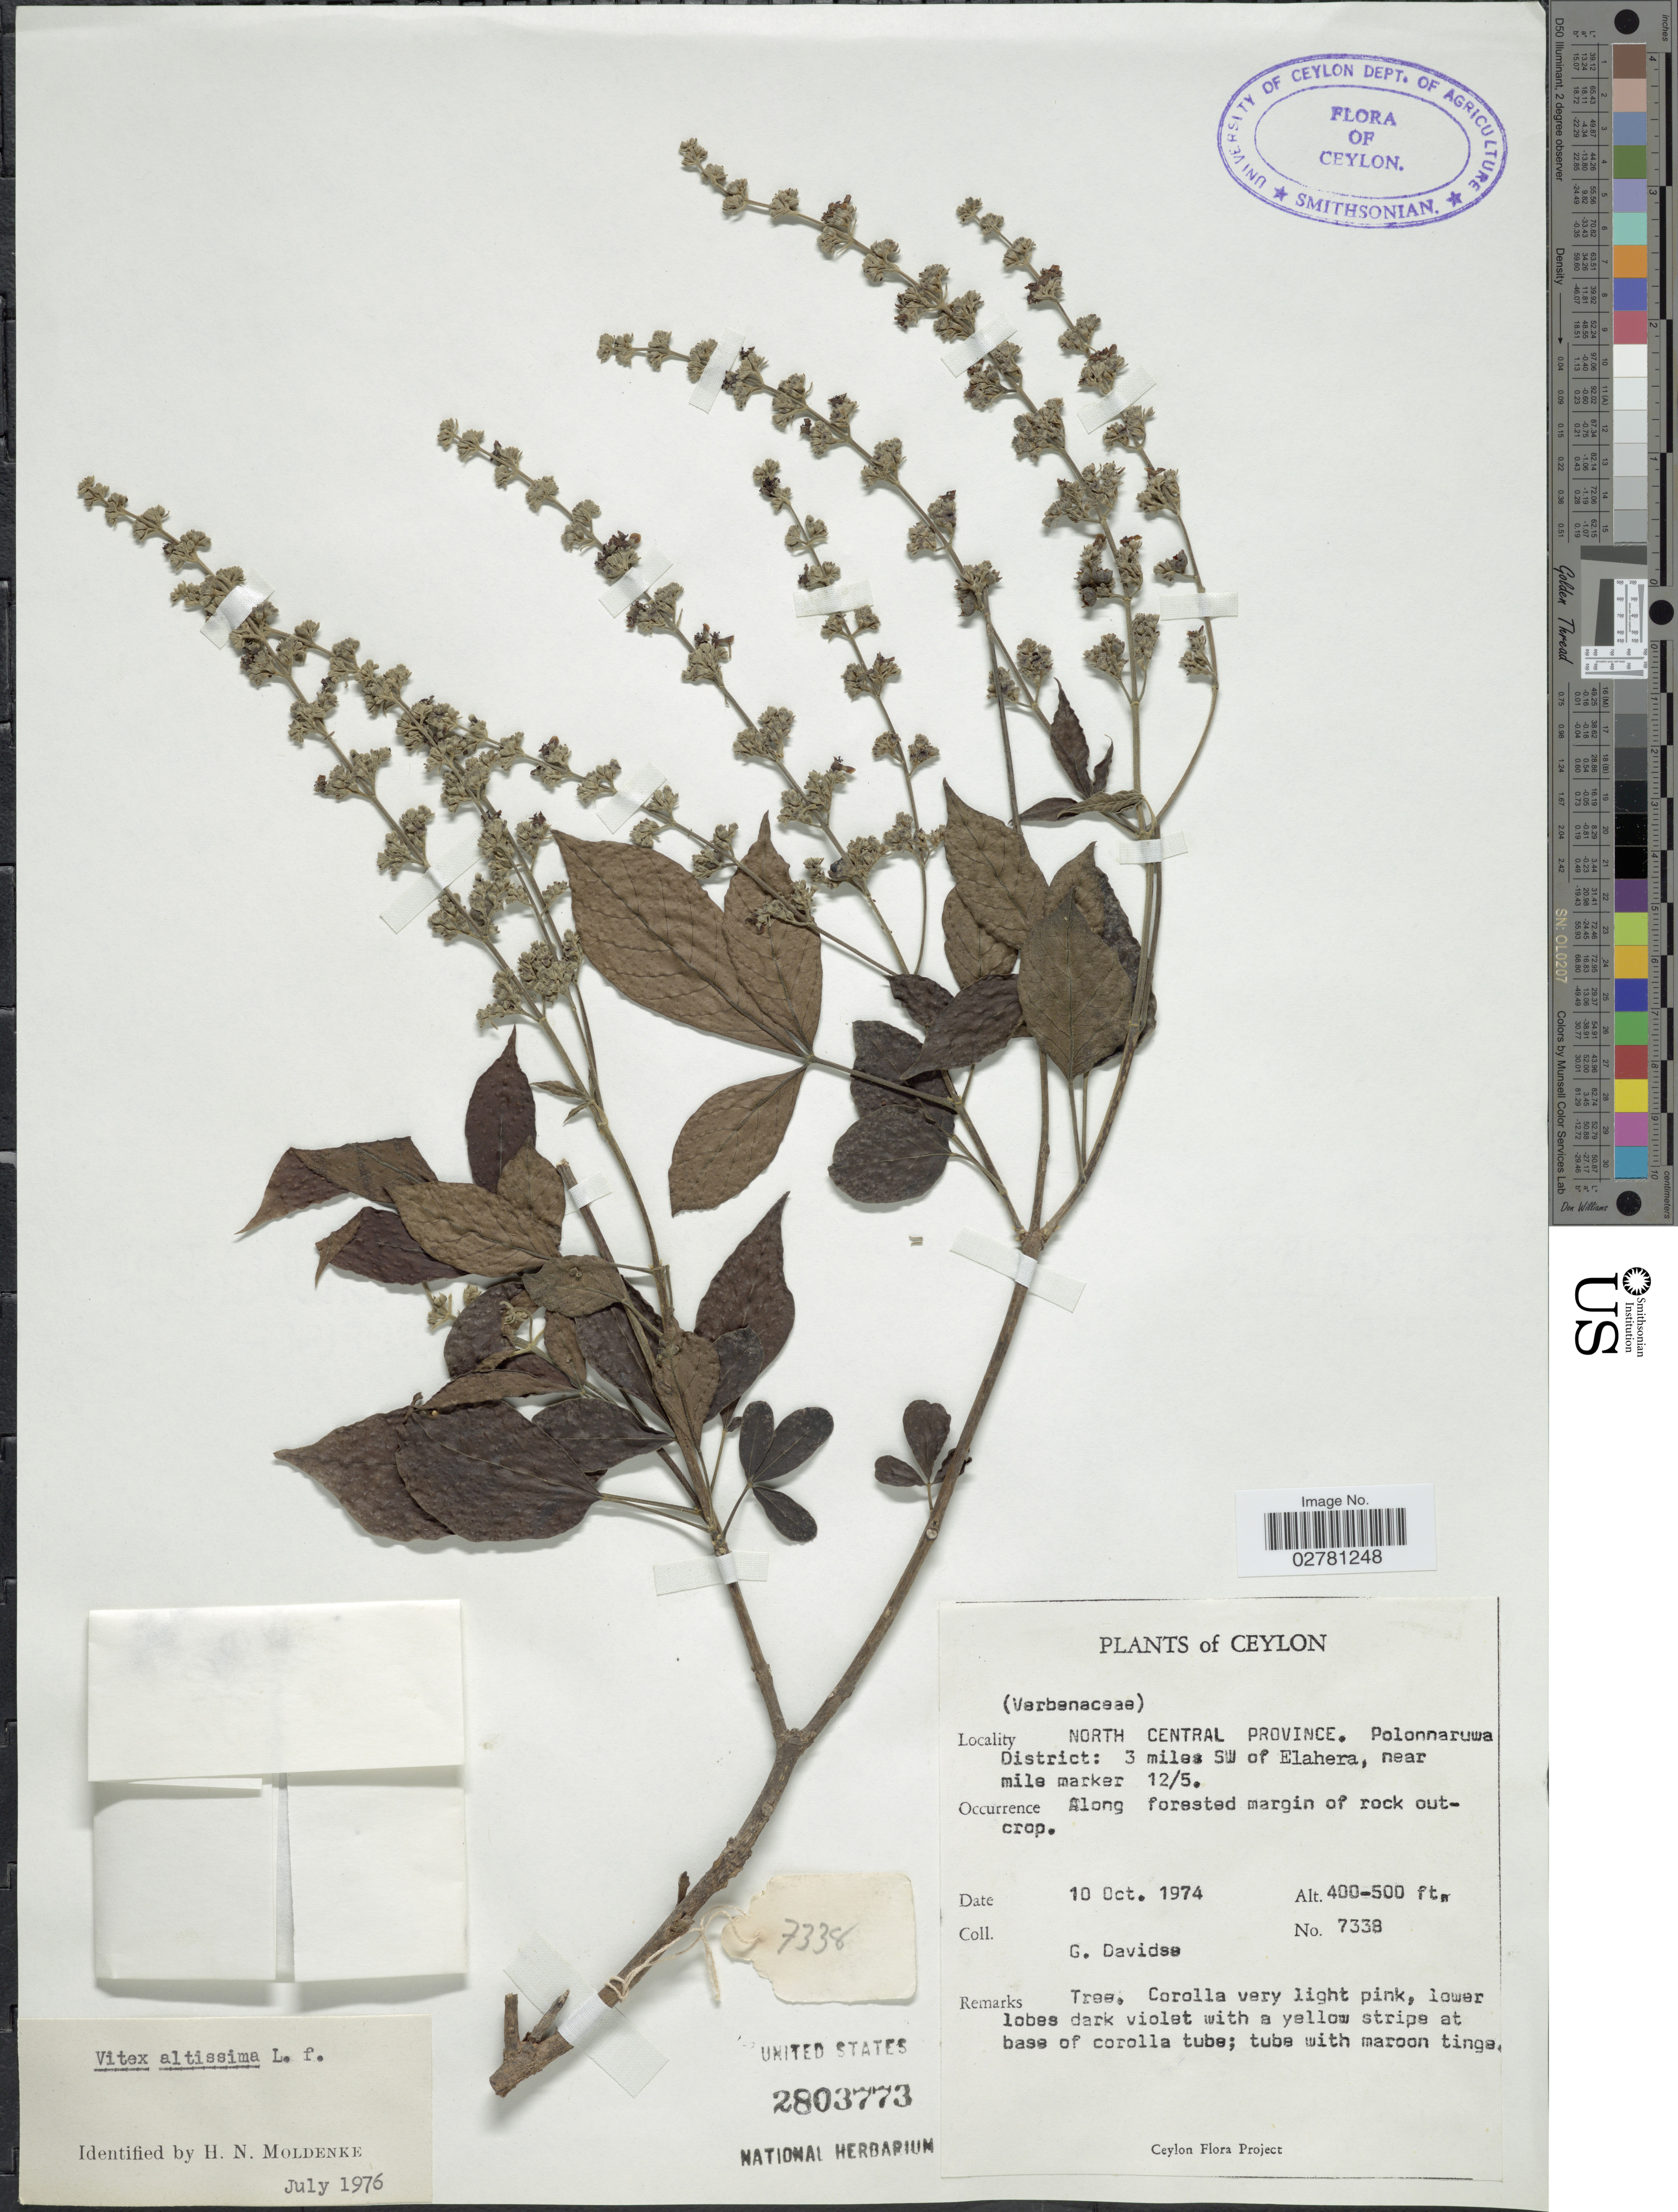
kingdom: Plantae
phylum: Tracheophyta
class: Magnoliopsida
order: Lamiales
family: Lamiaceae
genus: Vitex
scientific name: Vitex altissima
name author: L. f.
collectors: G. Davidse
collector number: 7338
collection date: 1974-10-10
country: Sri Lanka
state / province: North Central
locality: Ceylon. Polonnaruwa District: 3 miles SW of Elahera, near mile marker 12/5.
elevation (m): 122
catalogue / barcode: US 2803773